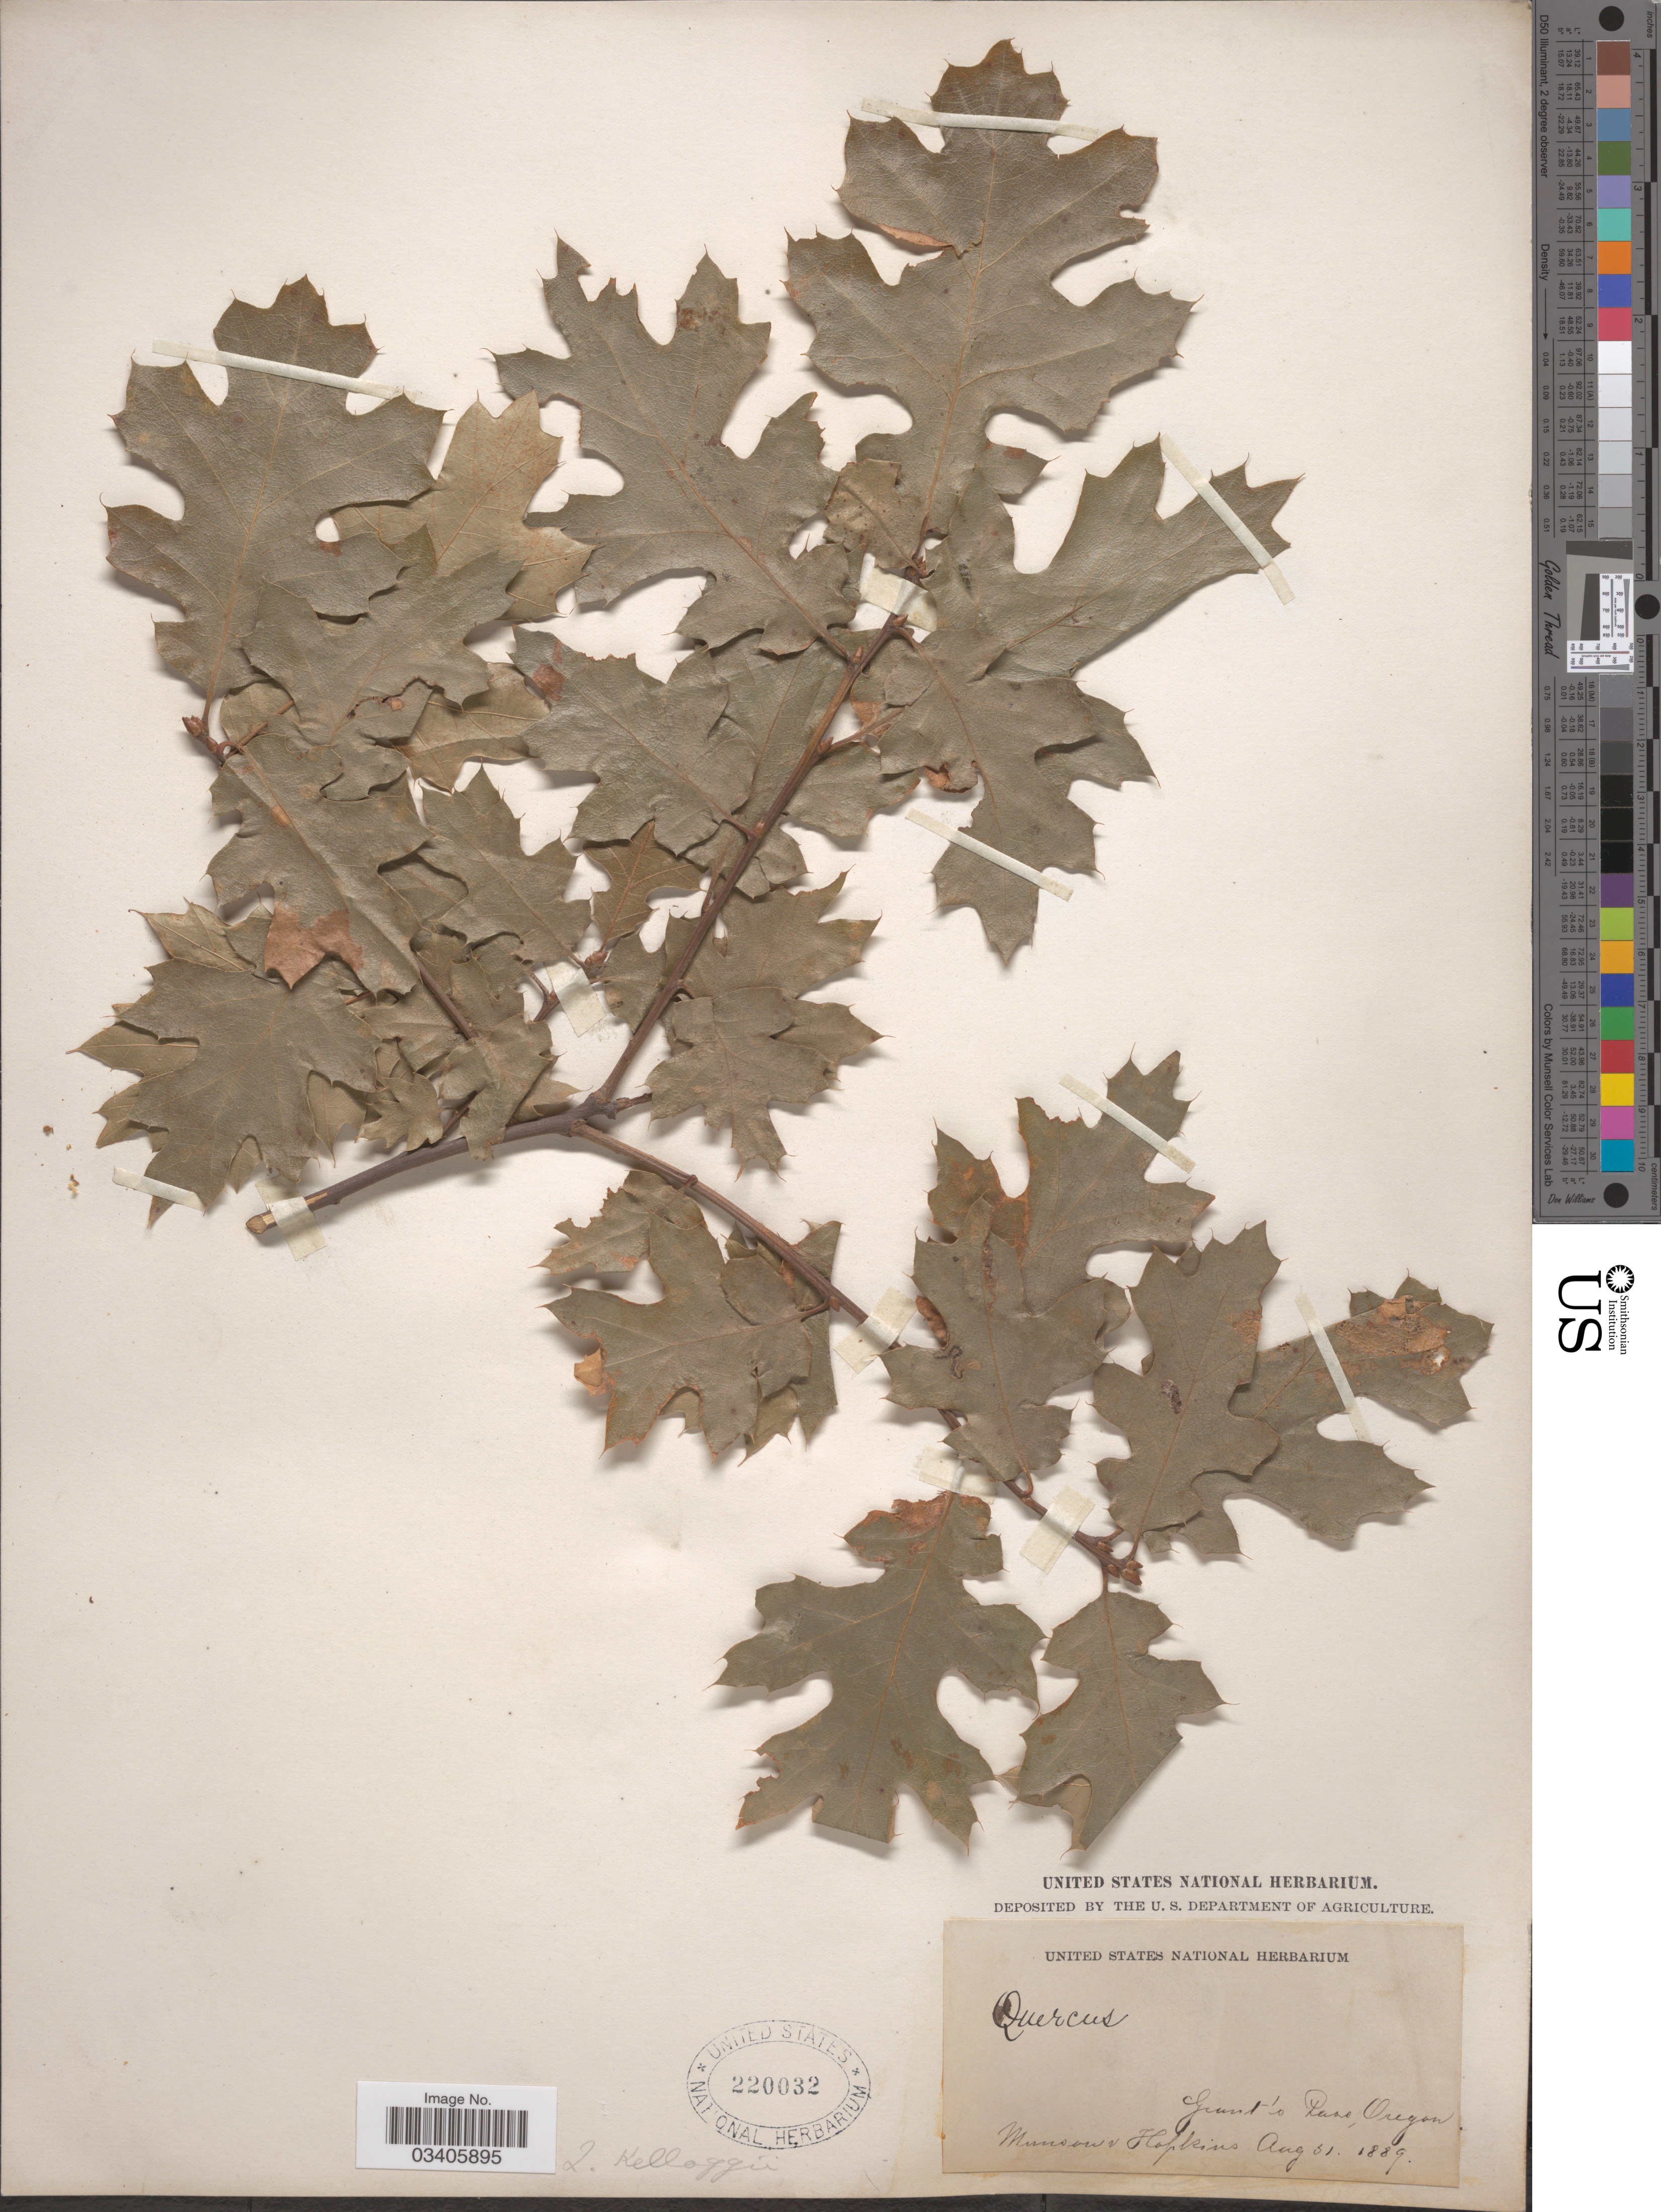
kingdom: Plantae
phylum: Tracheophyta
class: Magnoliopsida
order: Fagales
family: Fagaceae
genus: Quercus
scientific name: Quercus kelloggii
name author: Newb.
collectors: M. Hopkins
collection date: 1889-08-31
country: United States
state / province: Oregon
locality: Grant's Pass.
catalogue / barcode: US 220032